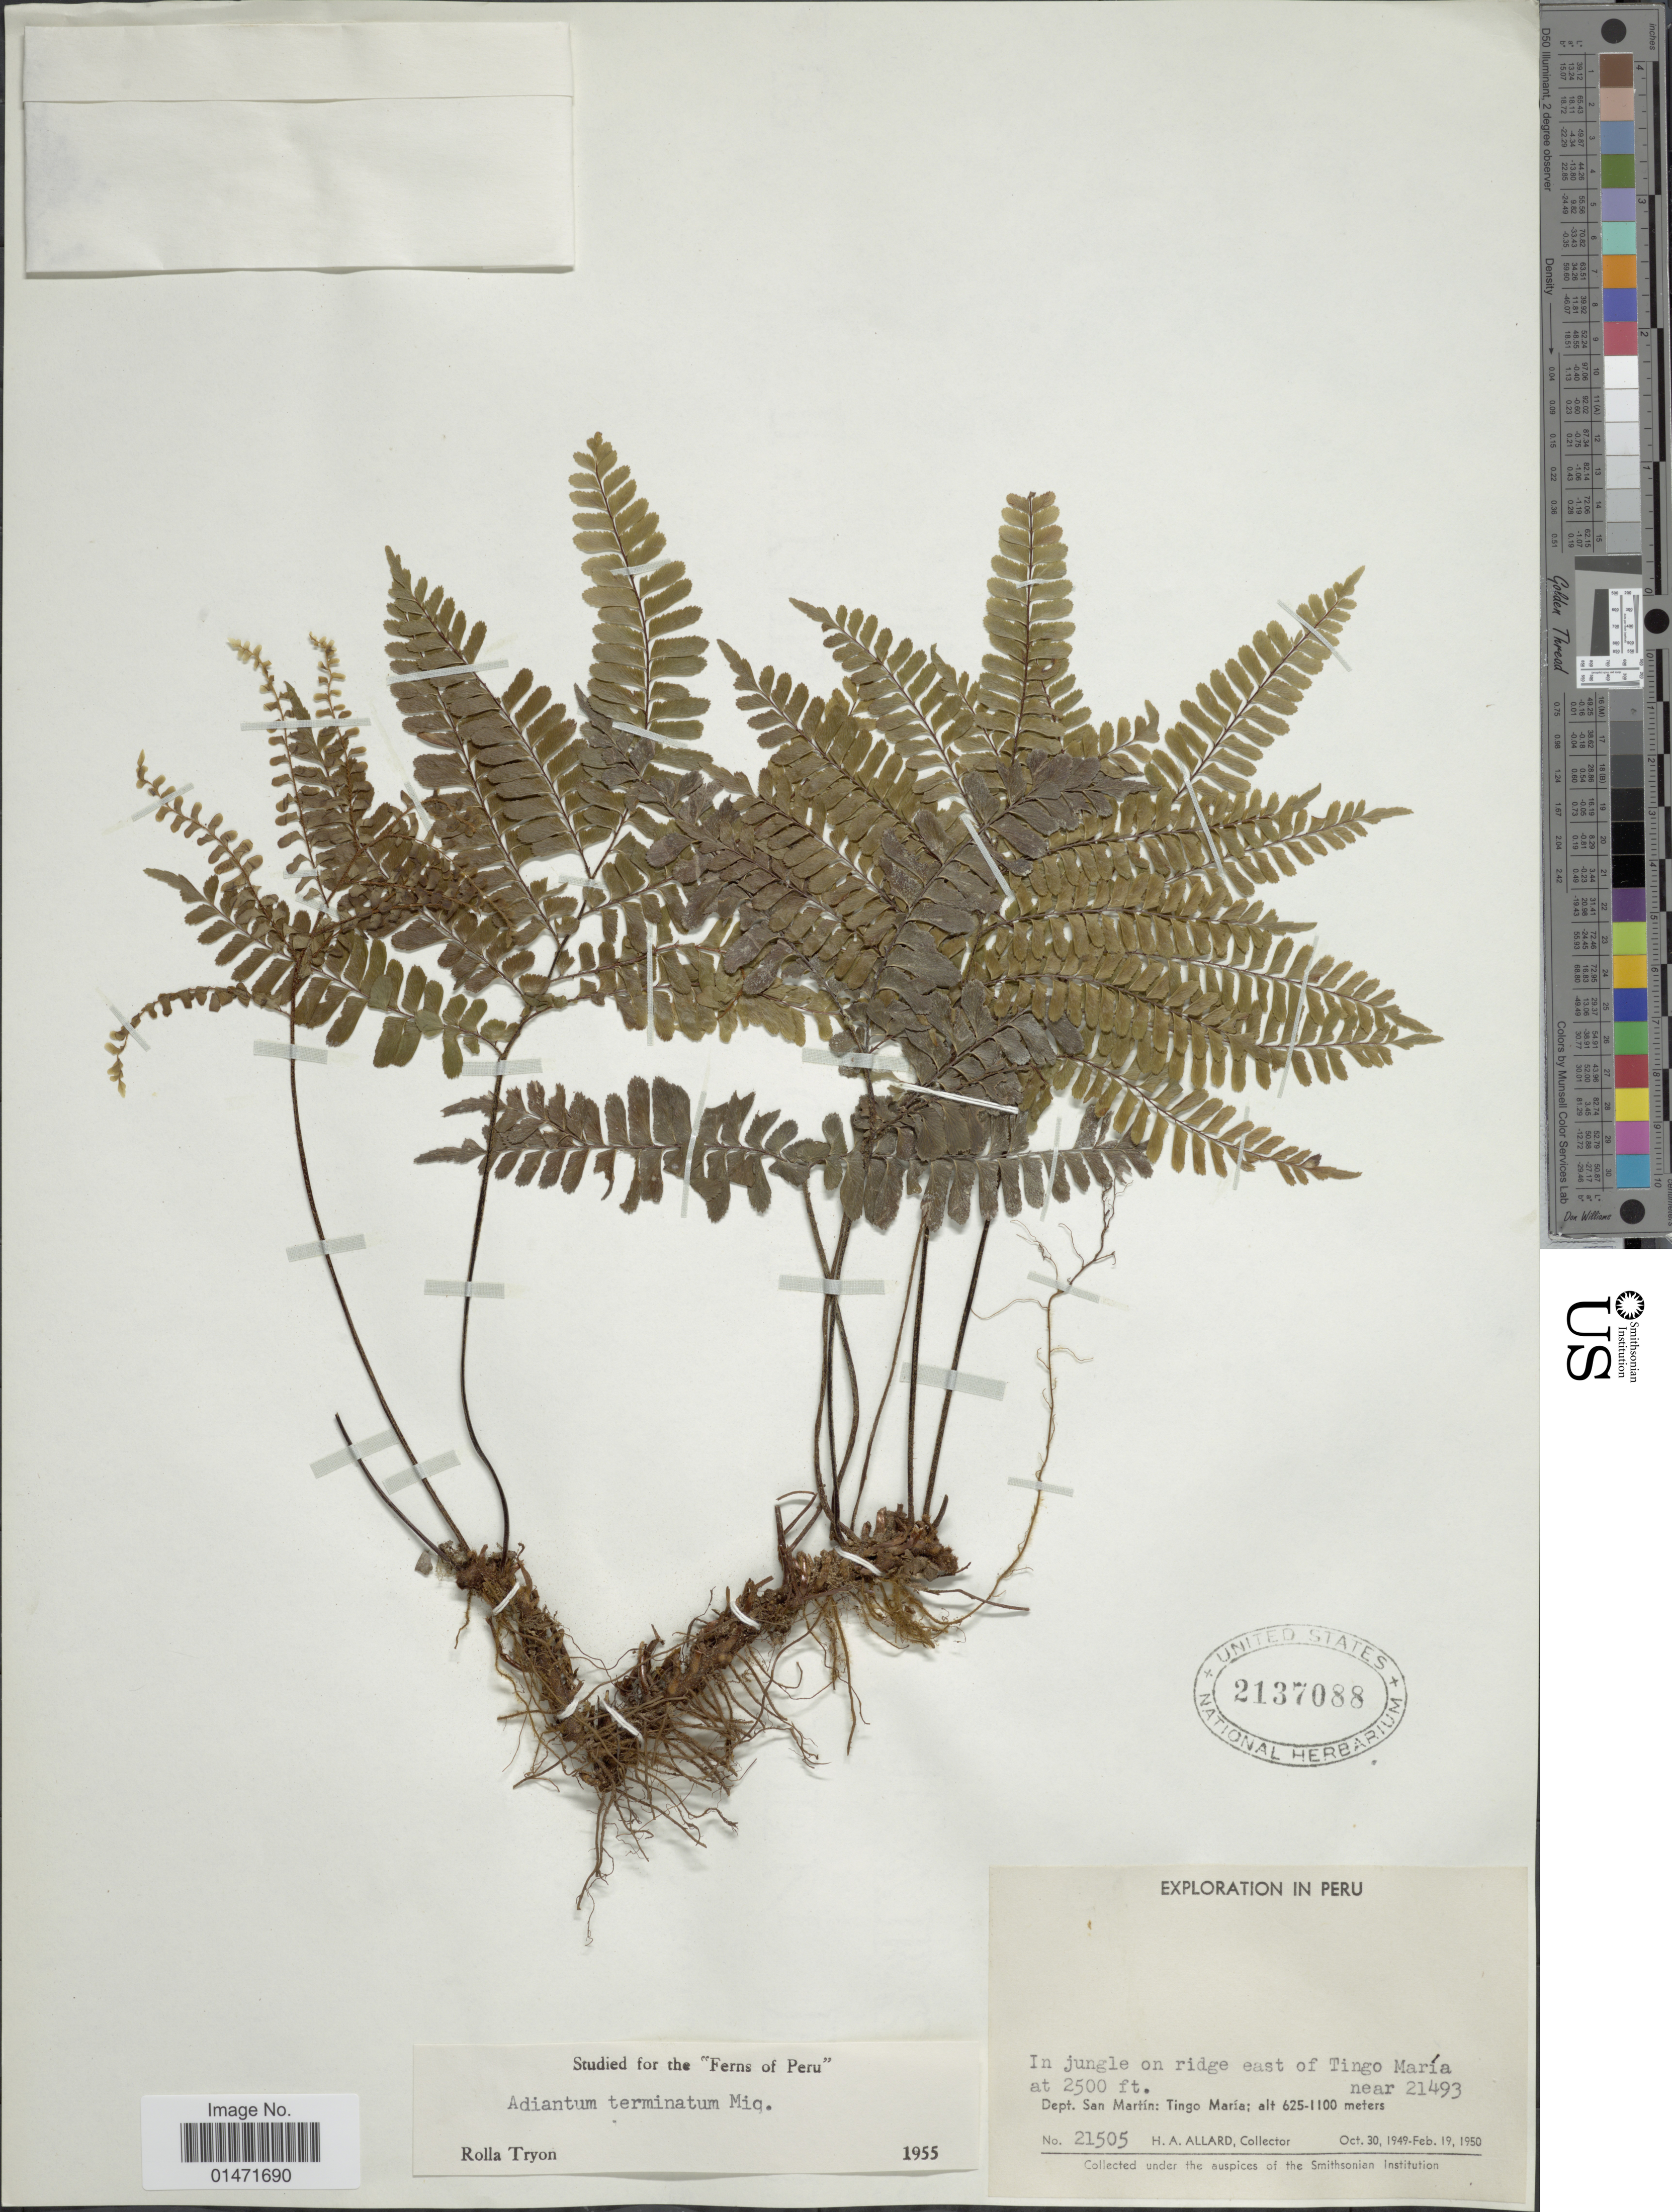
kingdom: Plantae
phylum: Tracheophyta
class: Polypodiopsida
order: Polypodiales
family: Pteridaceae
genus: Adiantum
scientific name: Adiantum terminatum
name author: Kunze ex Miq.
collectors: H. A. Allard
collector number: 21505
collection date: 1949-10-30/1950-02-19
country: Peru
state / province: San Martín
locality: In jungle on ridge east of Tingo María near 21493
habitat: in jungle on ridge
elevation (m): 625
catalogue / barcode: US 2137088